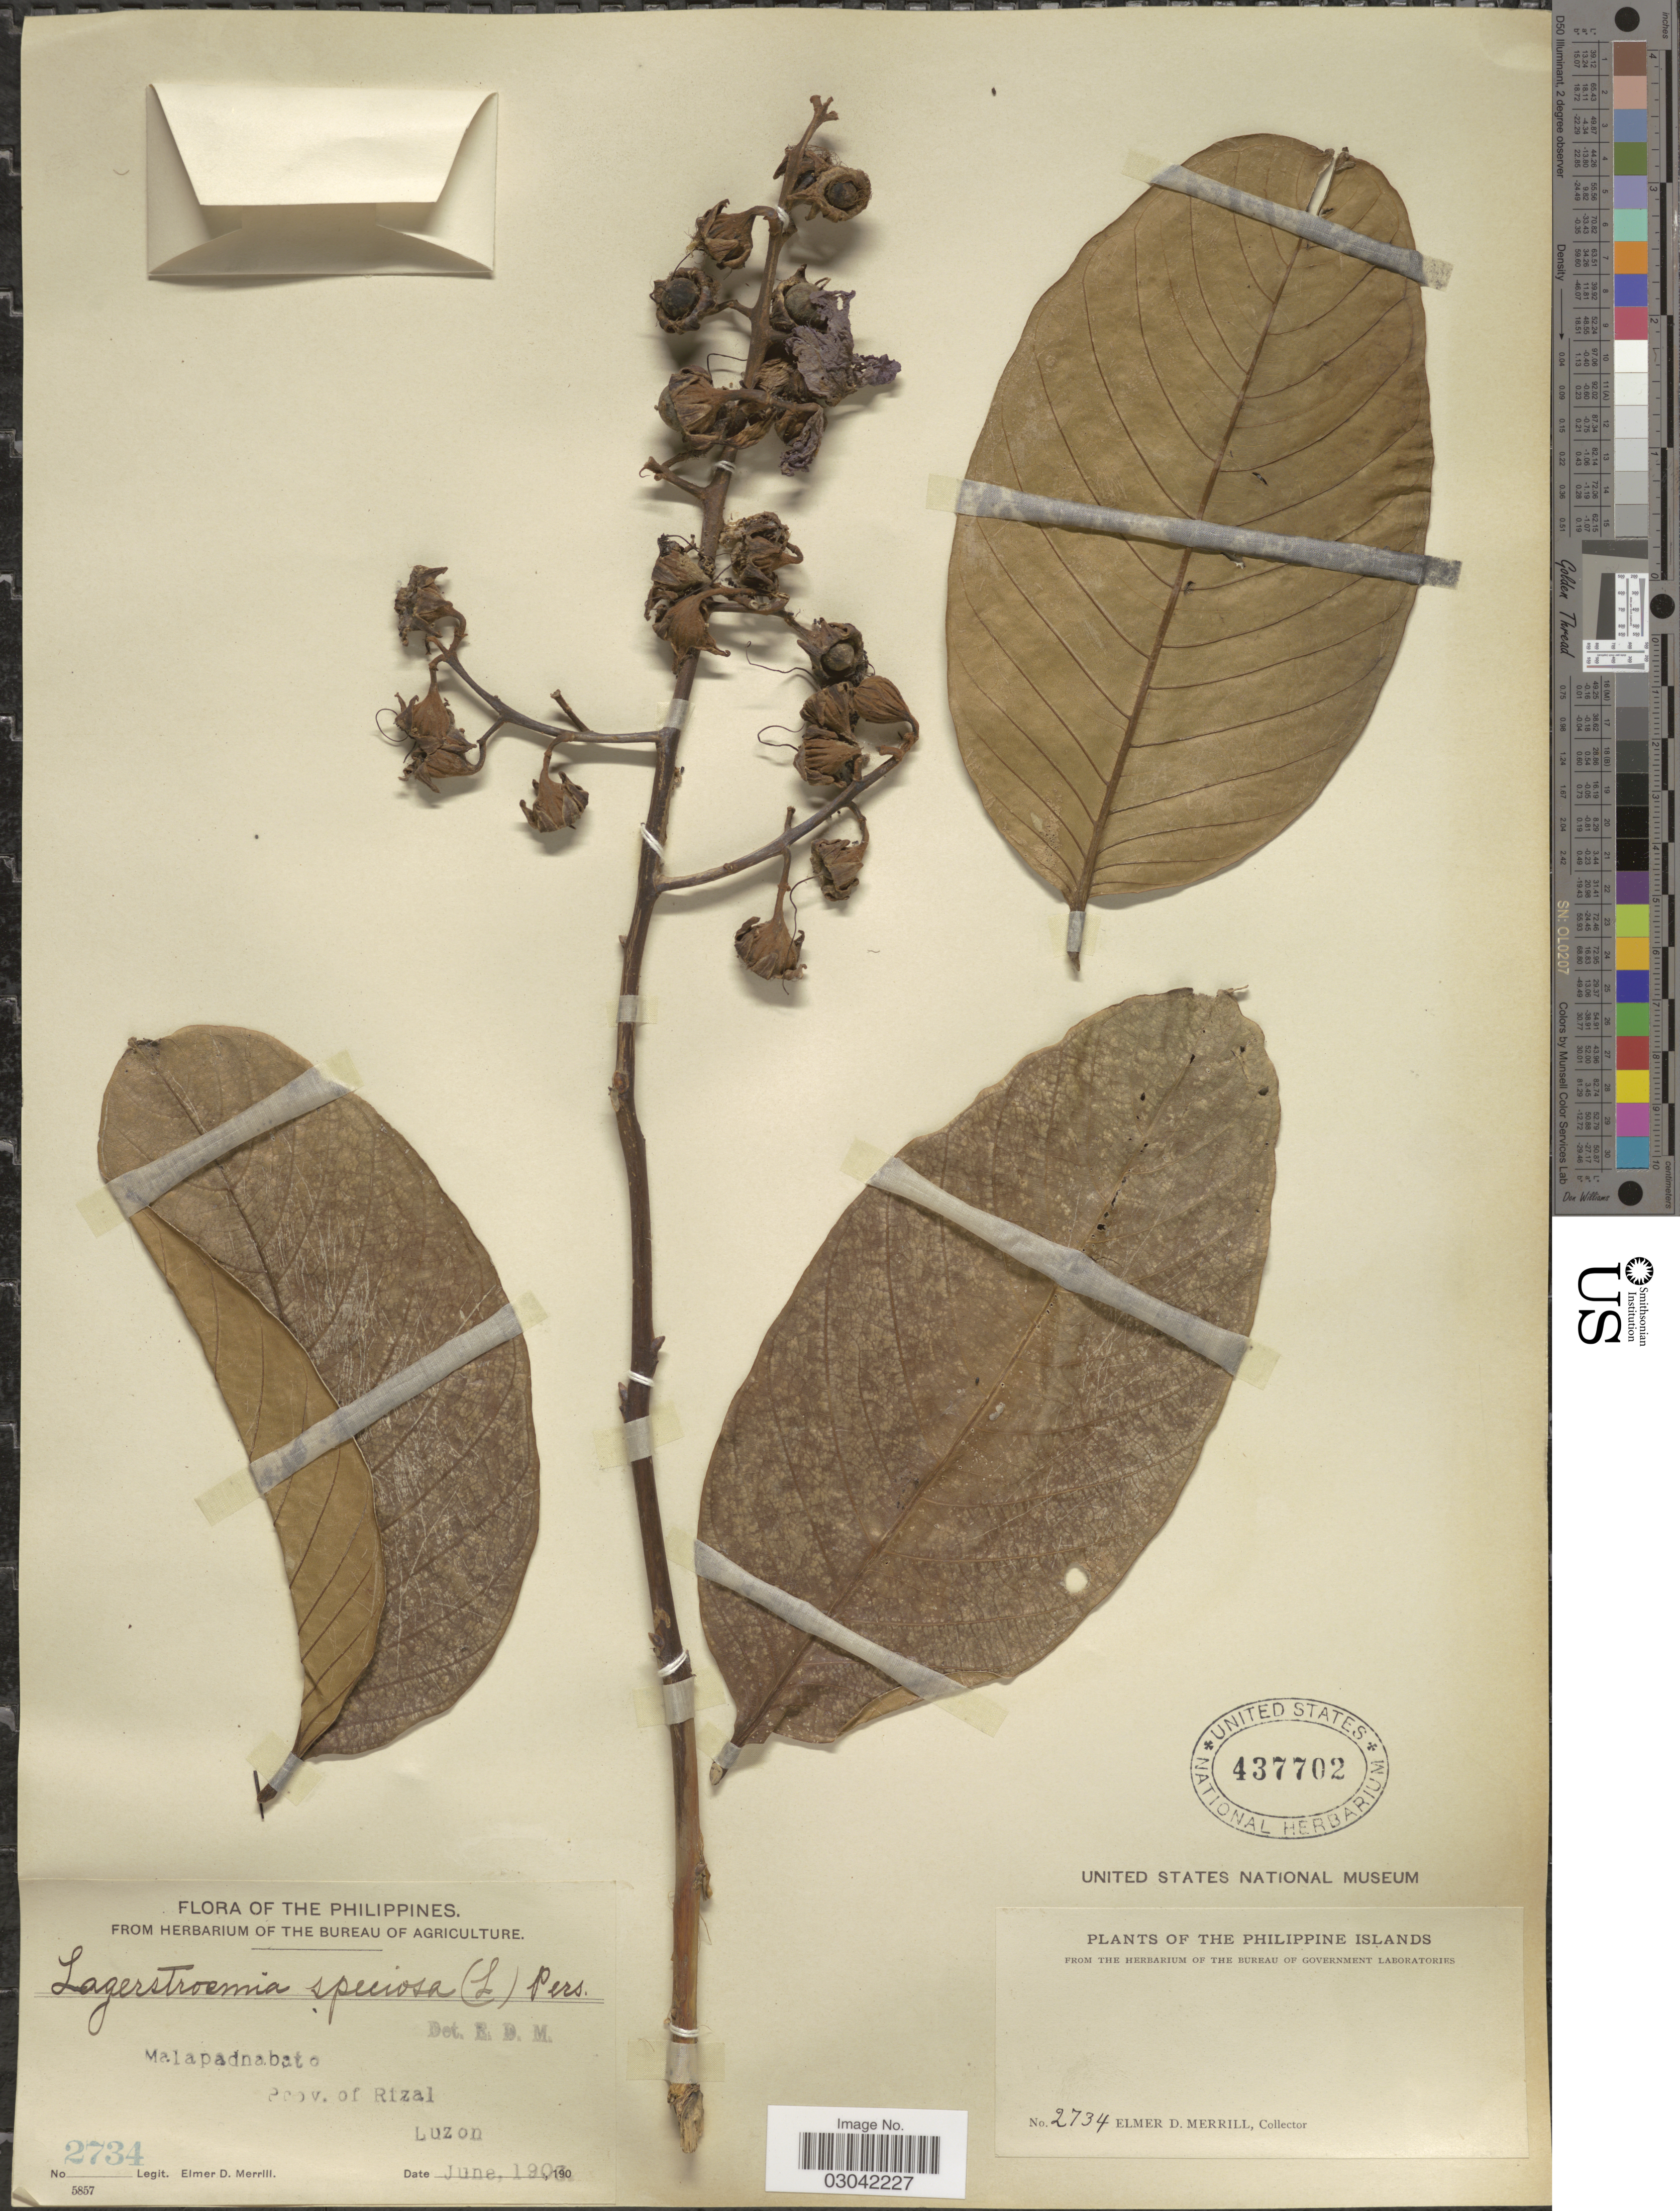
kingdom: Plantae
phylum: Tracheophyta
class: Magnoliopsida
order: Myrtales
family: Lythraceae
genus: Lagerstroemia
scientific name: Lagerstroemia speciosa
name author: (L.) Pers.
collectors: E. D. Merrill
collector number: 2734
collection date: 1903-06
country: Philippines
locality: Malapadnabato, Prov. of Rizal. Luzon.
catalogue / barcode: US 437702